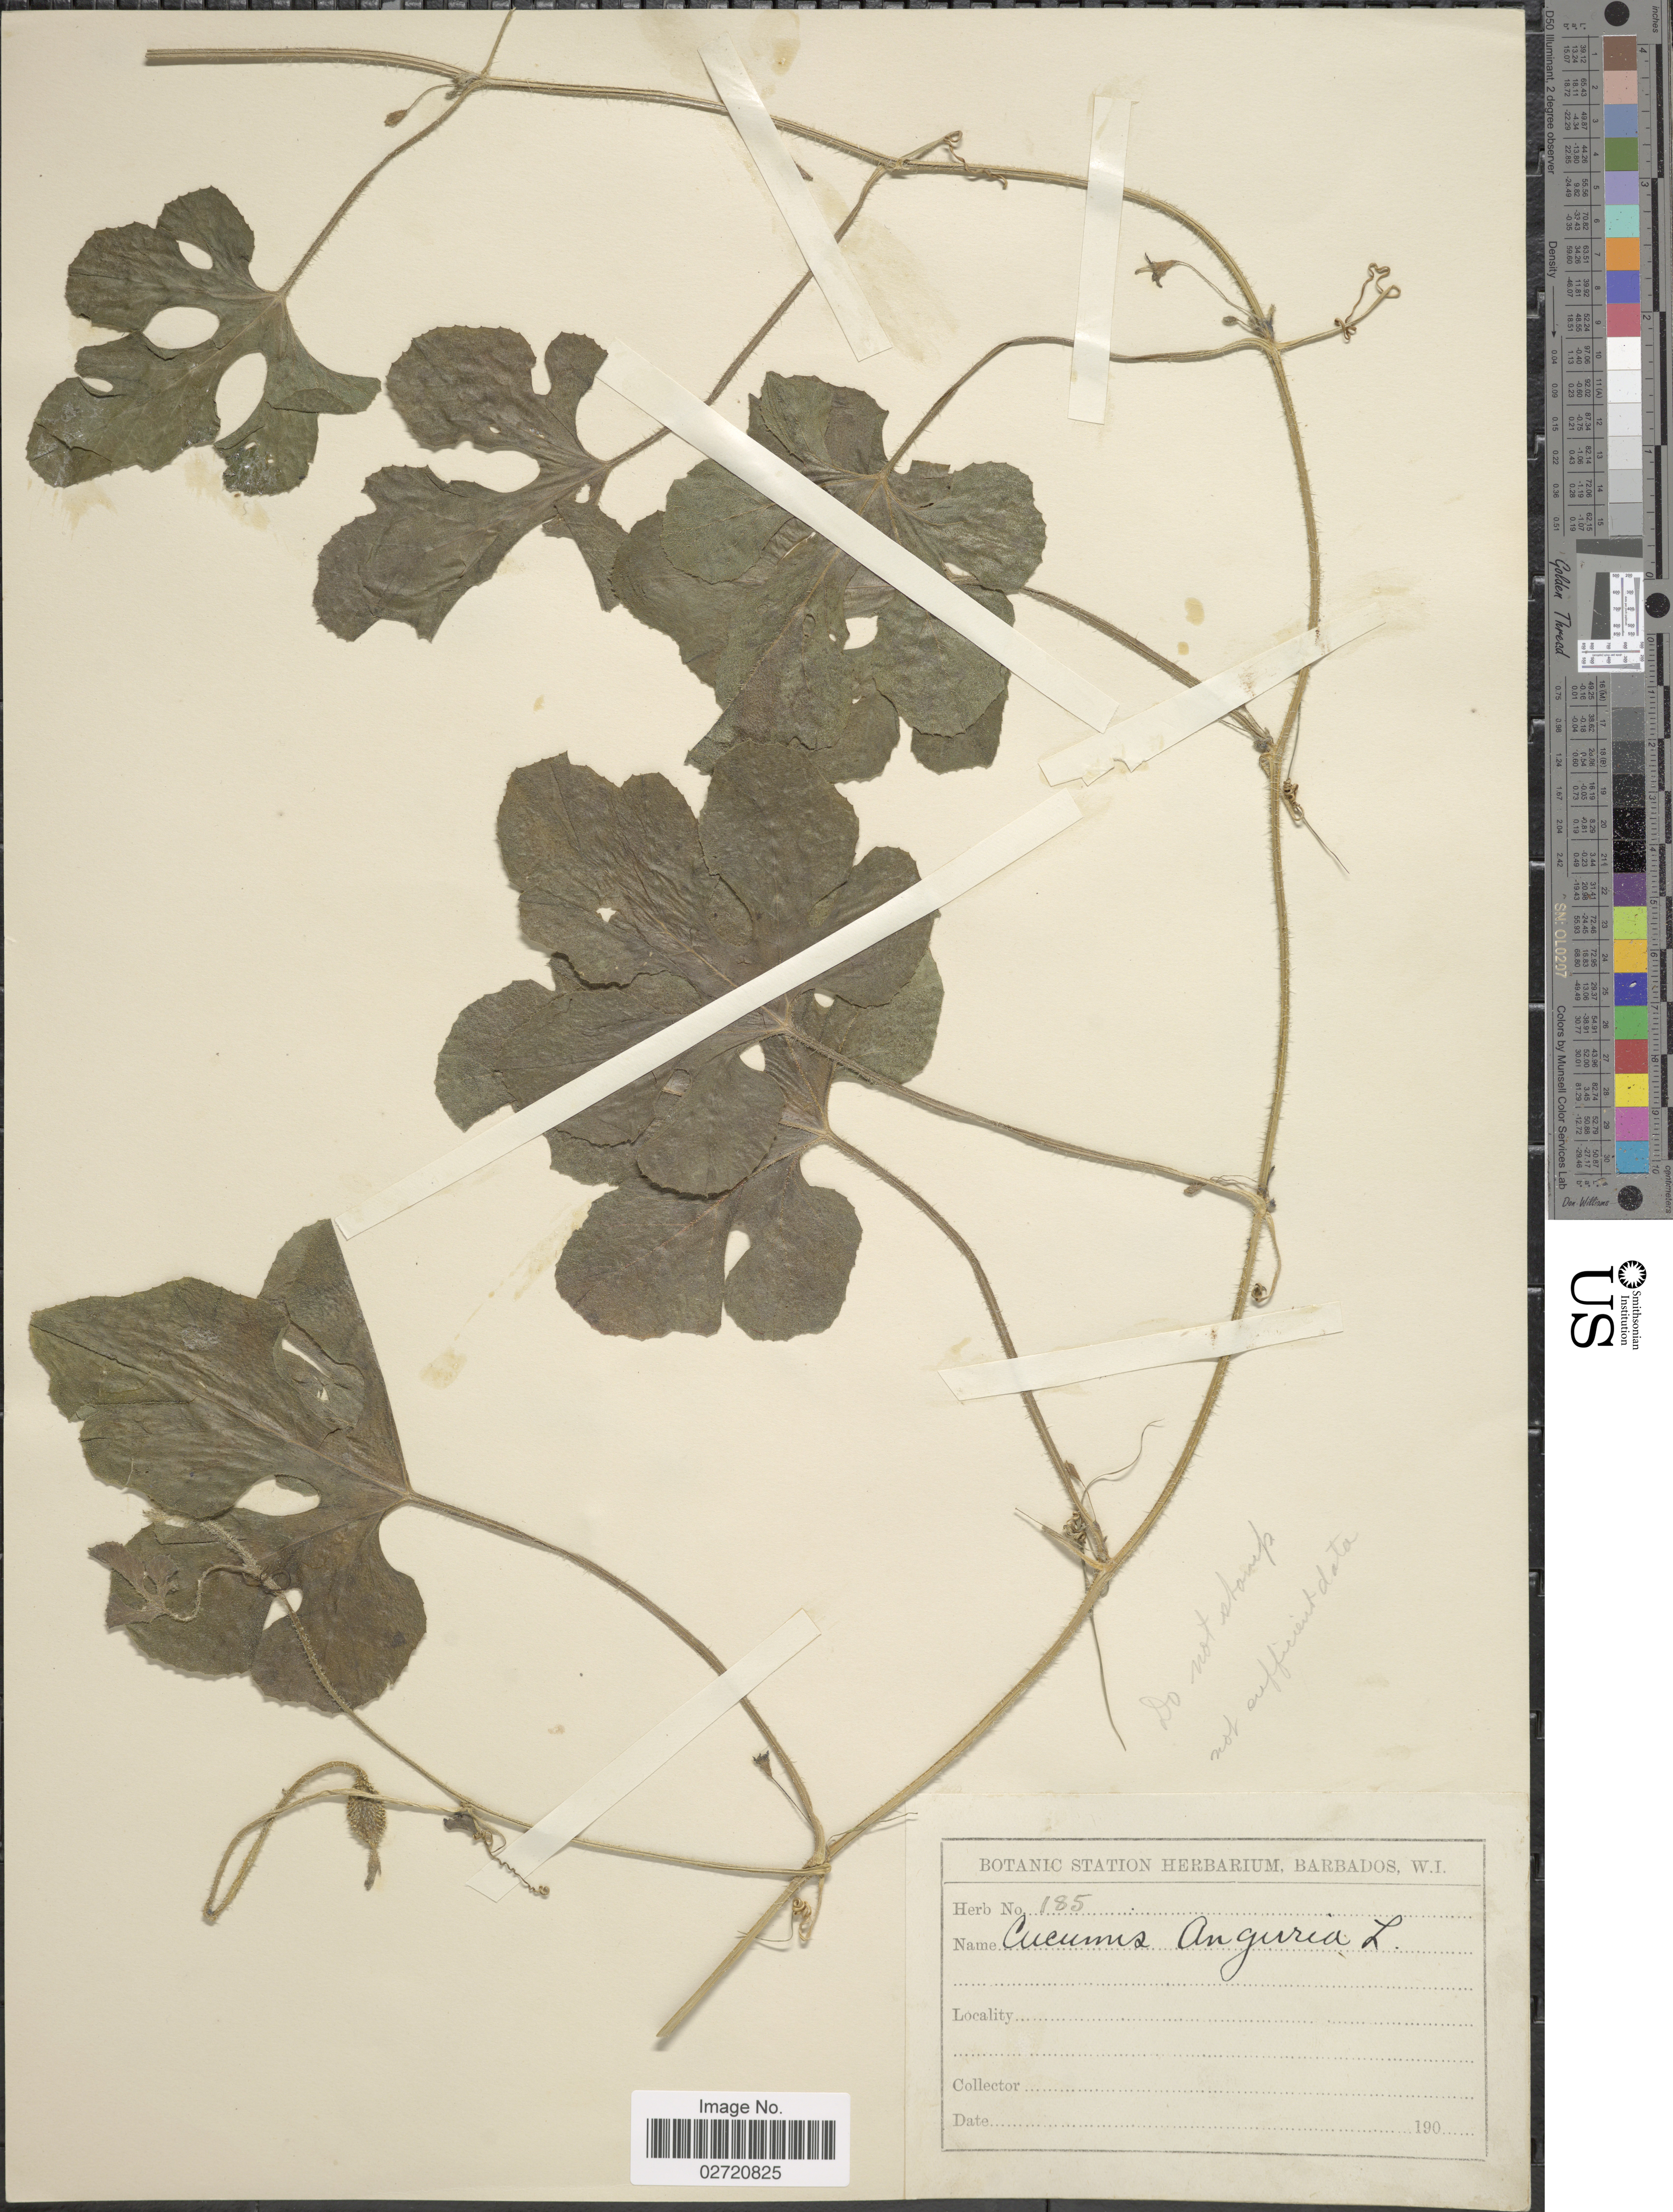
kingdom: Plantae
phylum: Tracheophyta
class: Magnoliopsida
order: Cucurbitales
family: Cucurbitaceae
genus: Cucumis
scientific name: Cucumis anguria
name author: L.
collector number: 185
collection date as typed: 190